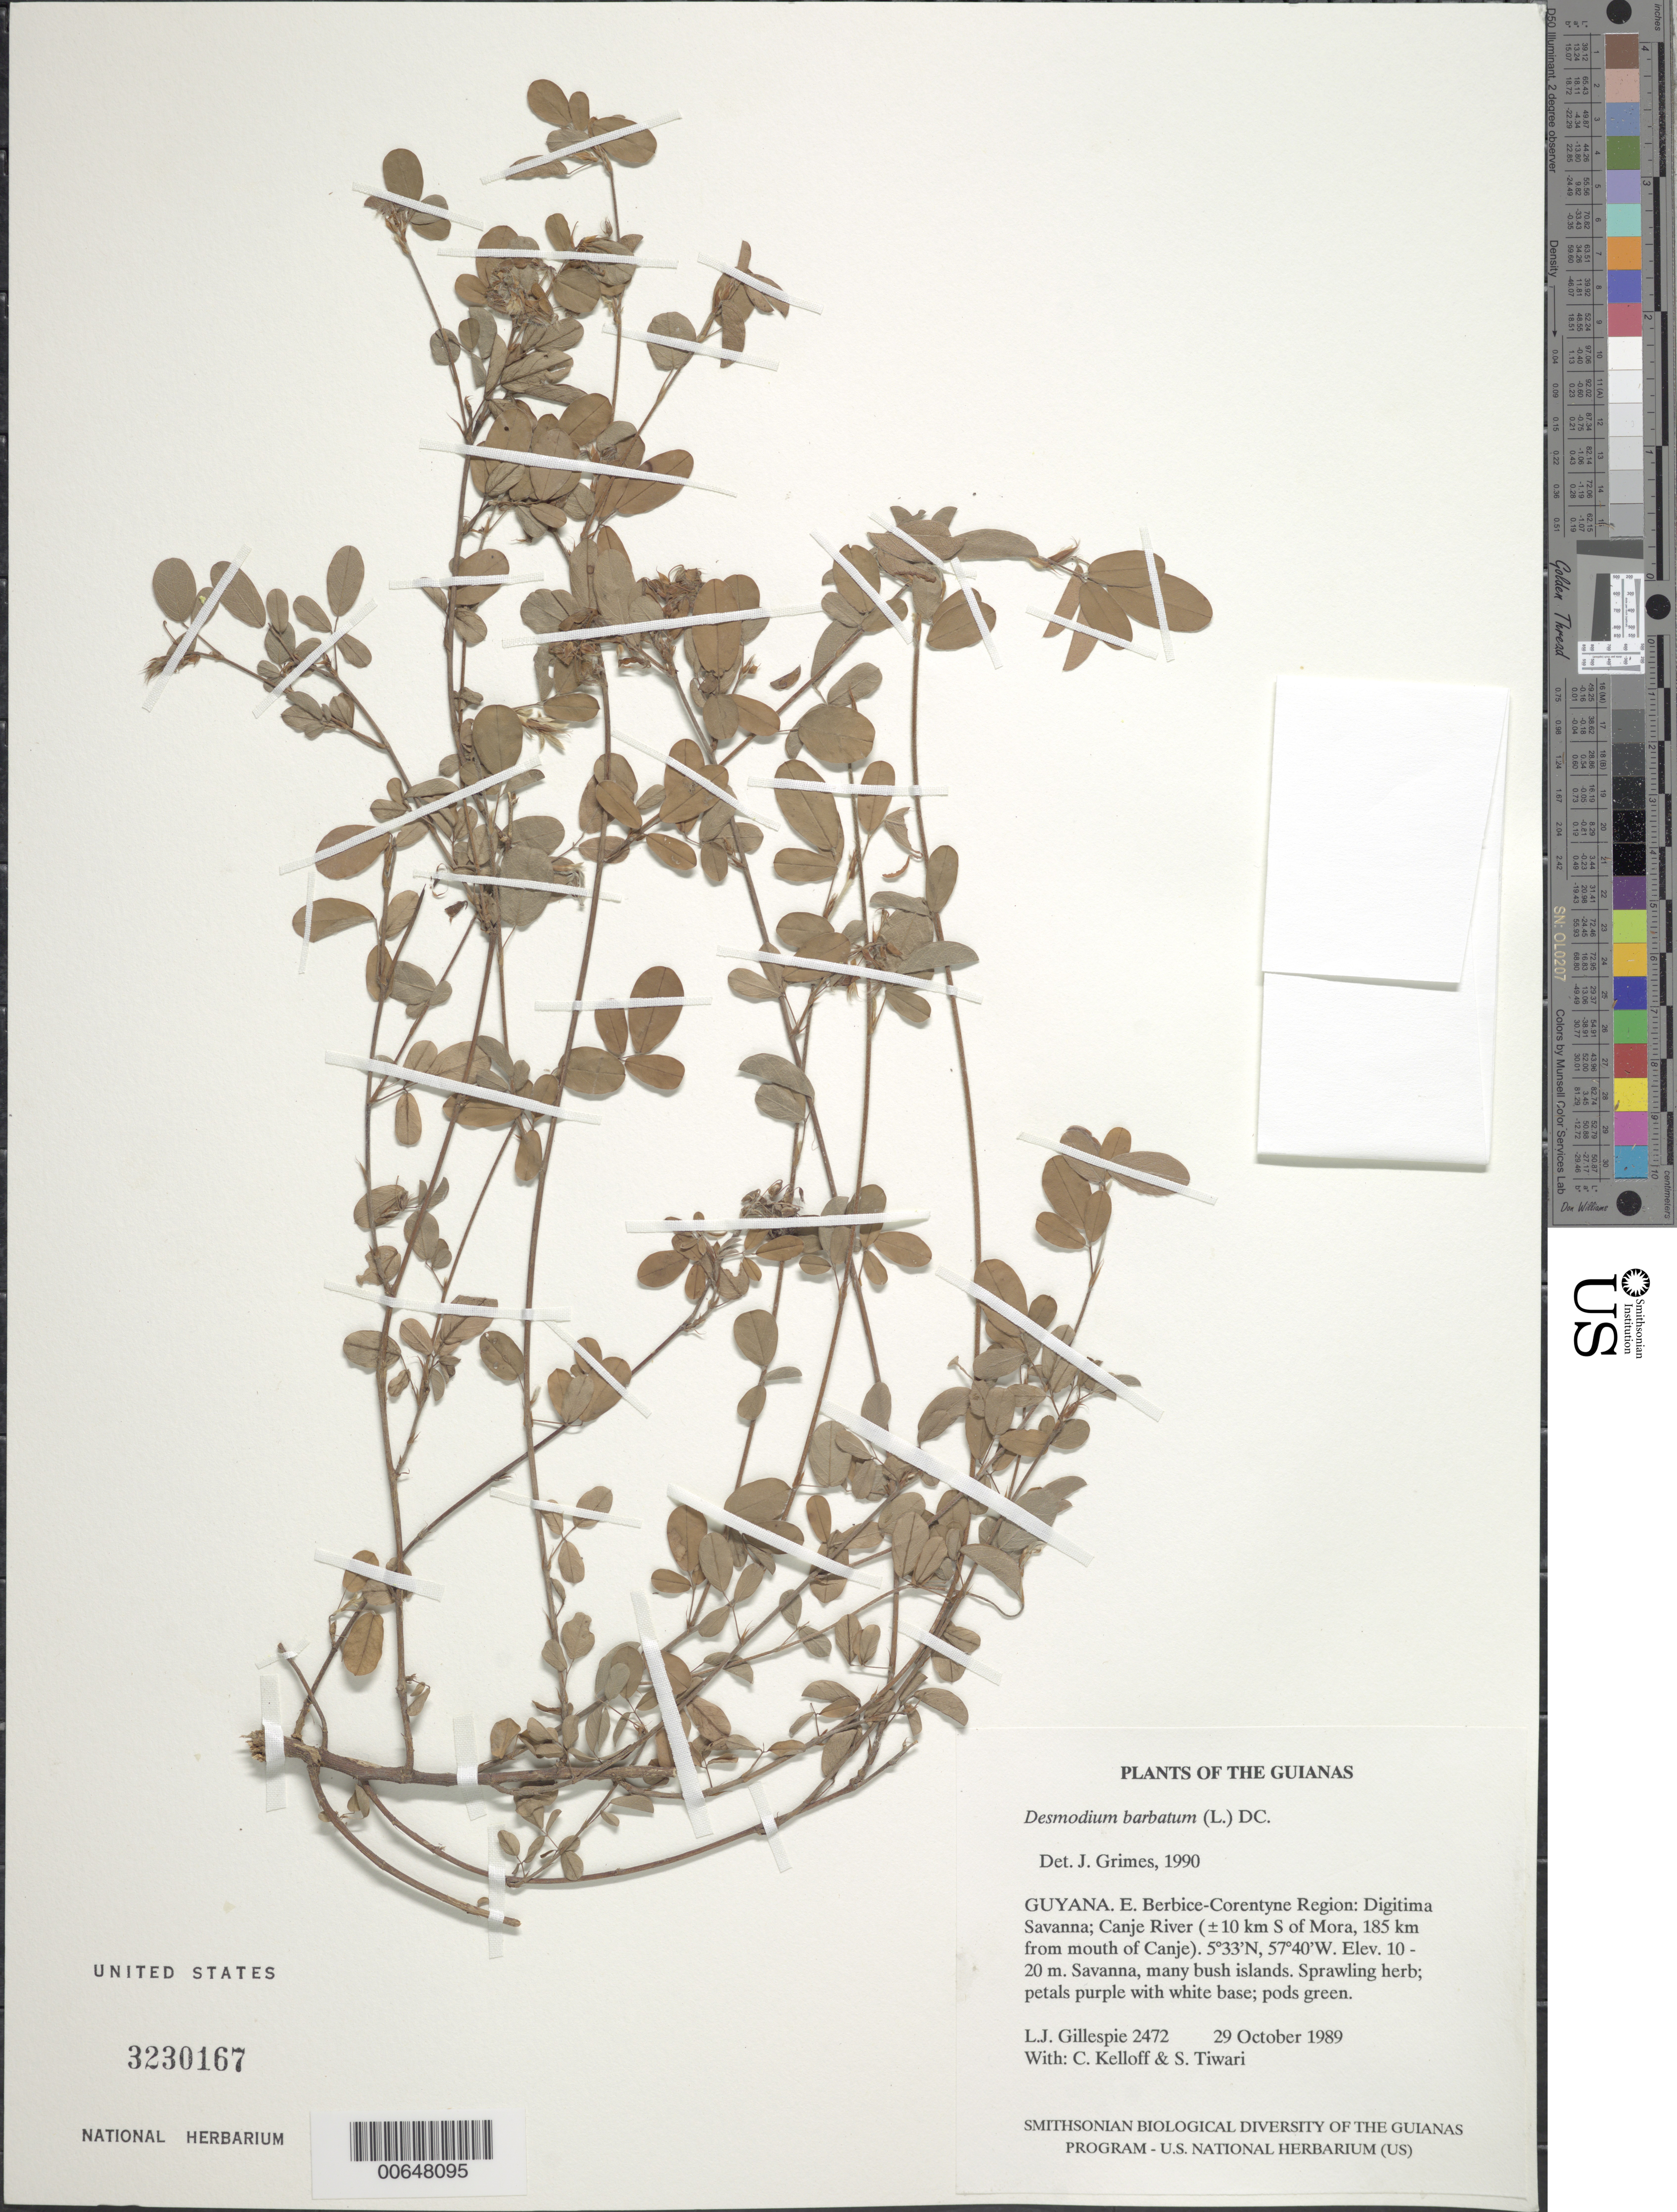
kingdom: Plantae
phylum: Tracheophyta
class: Magnoliopsida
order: Fabales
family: Fabaceae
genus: Grona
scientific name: Grona barbata var. barbata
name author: (L.) H. Ohashi & K. Ohashi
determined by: Strong, Mark T., (BOT), Smithsonian Institution - National Museum of Natural History (UNITED STATES)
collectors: L. J. Gillespie, C. L. Kelloff & S. Tiwari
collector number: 2472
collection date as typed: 29 October 1989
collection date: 1989-10-29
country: Guyana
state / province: E. Berbice-Corentyne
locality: Digitima Savanna, Canje River ±20 km S of Mora, 185 km from mouth of Canje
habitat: Savanna, many bush islands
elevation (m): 10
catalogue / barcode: US 3230167